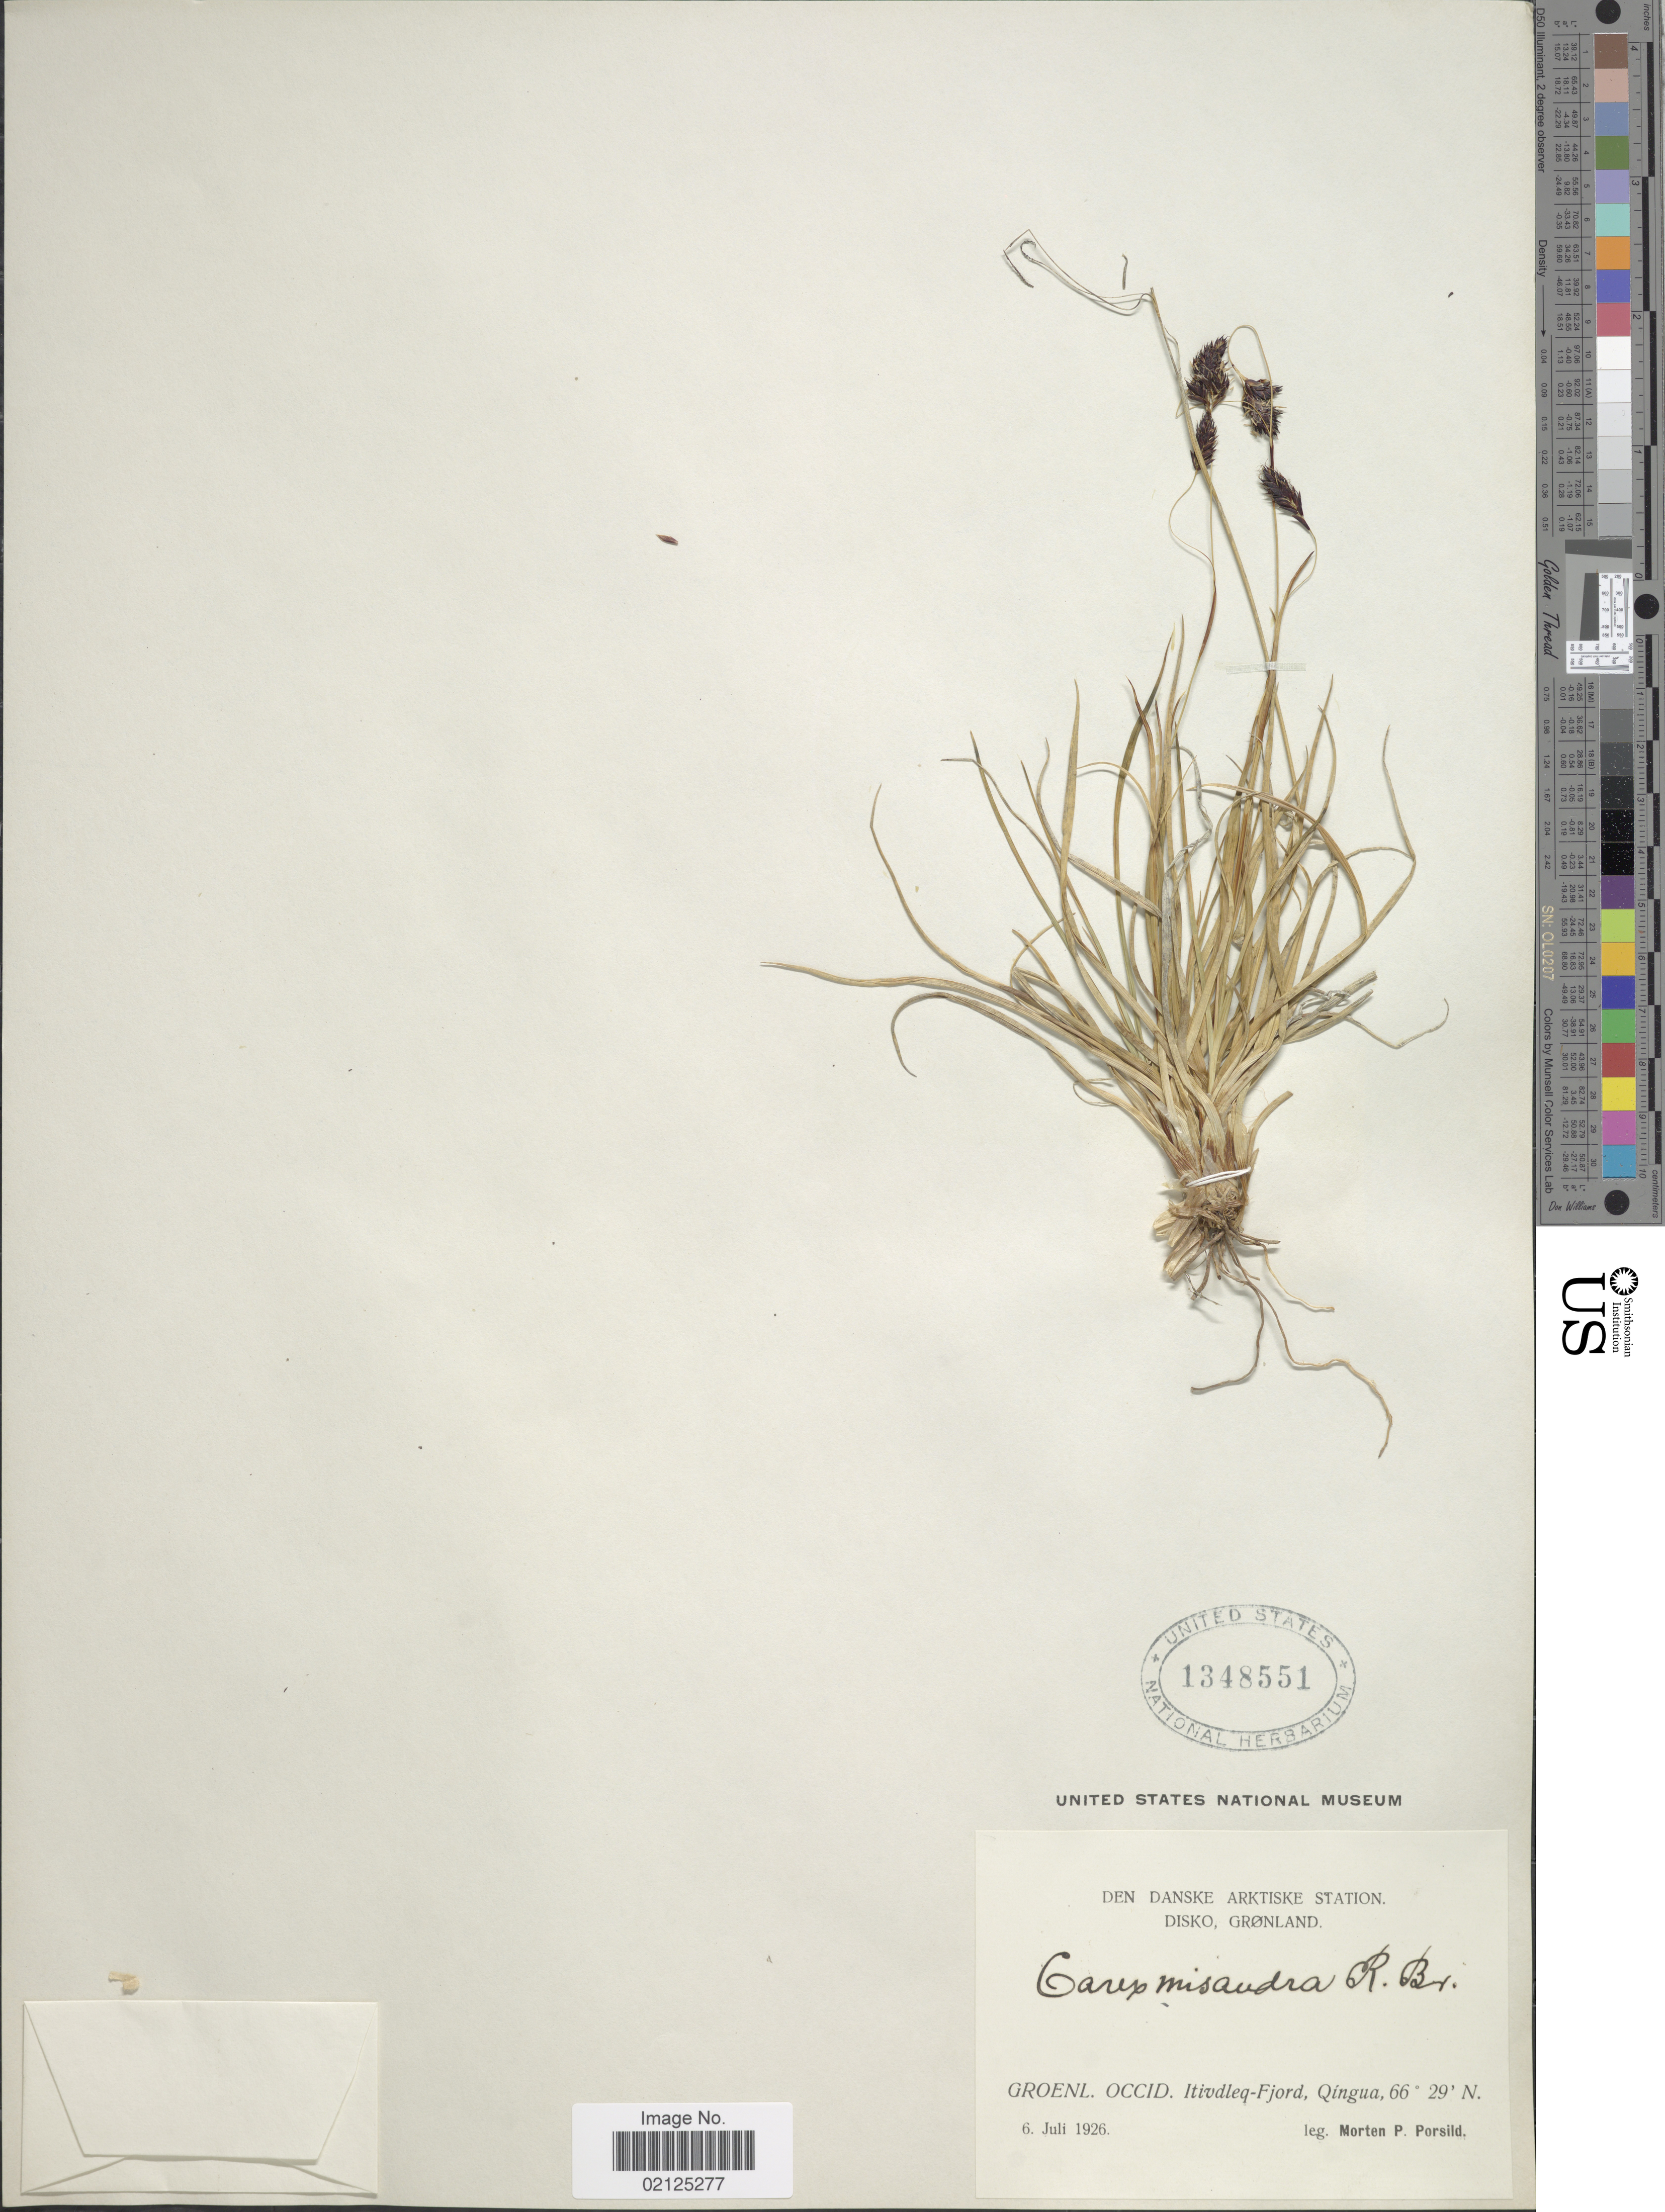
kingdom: Plantae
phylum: Tracheophyta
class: Liliopsida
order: Poales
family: Cyperaceae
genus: Carex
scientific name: Carex fuliginosa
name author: Schkuhr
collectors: M. P. Porsild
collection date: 1926-07-06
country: Greenland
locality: Den Danske Arktiske Station. Disko, Groenl. Occid. Itivdleq-Fjord, Quingua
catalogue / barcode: US 1348551